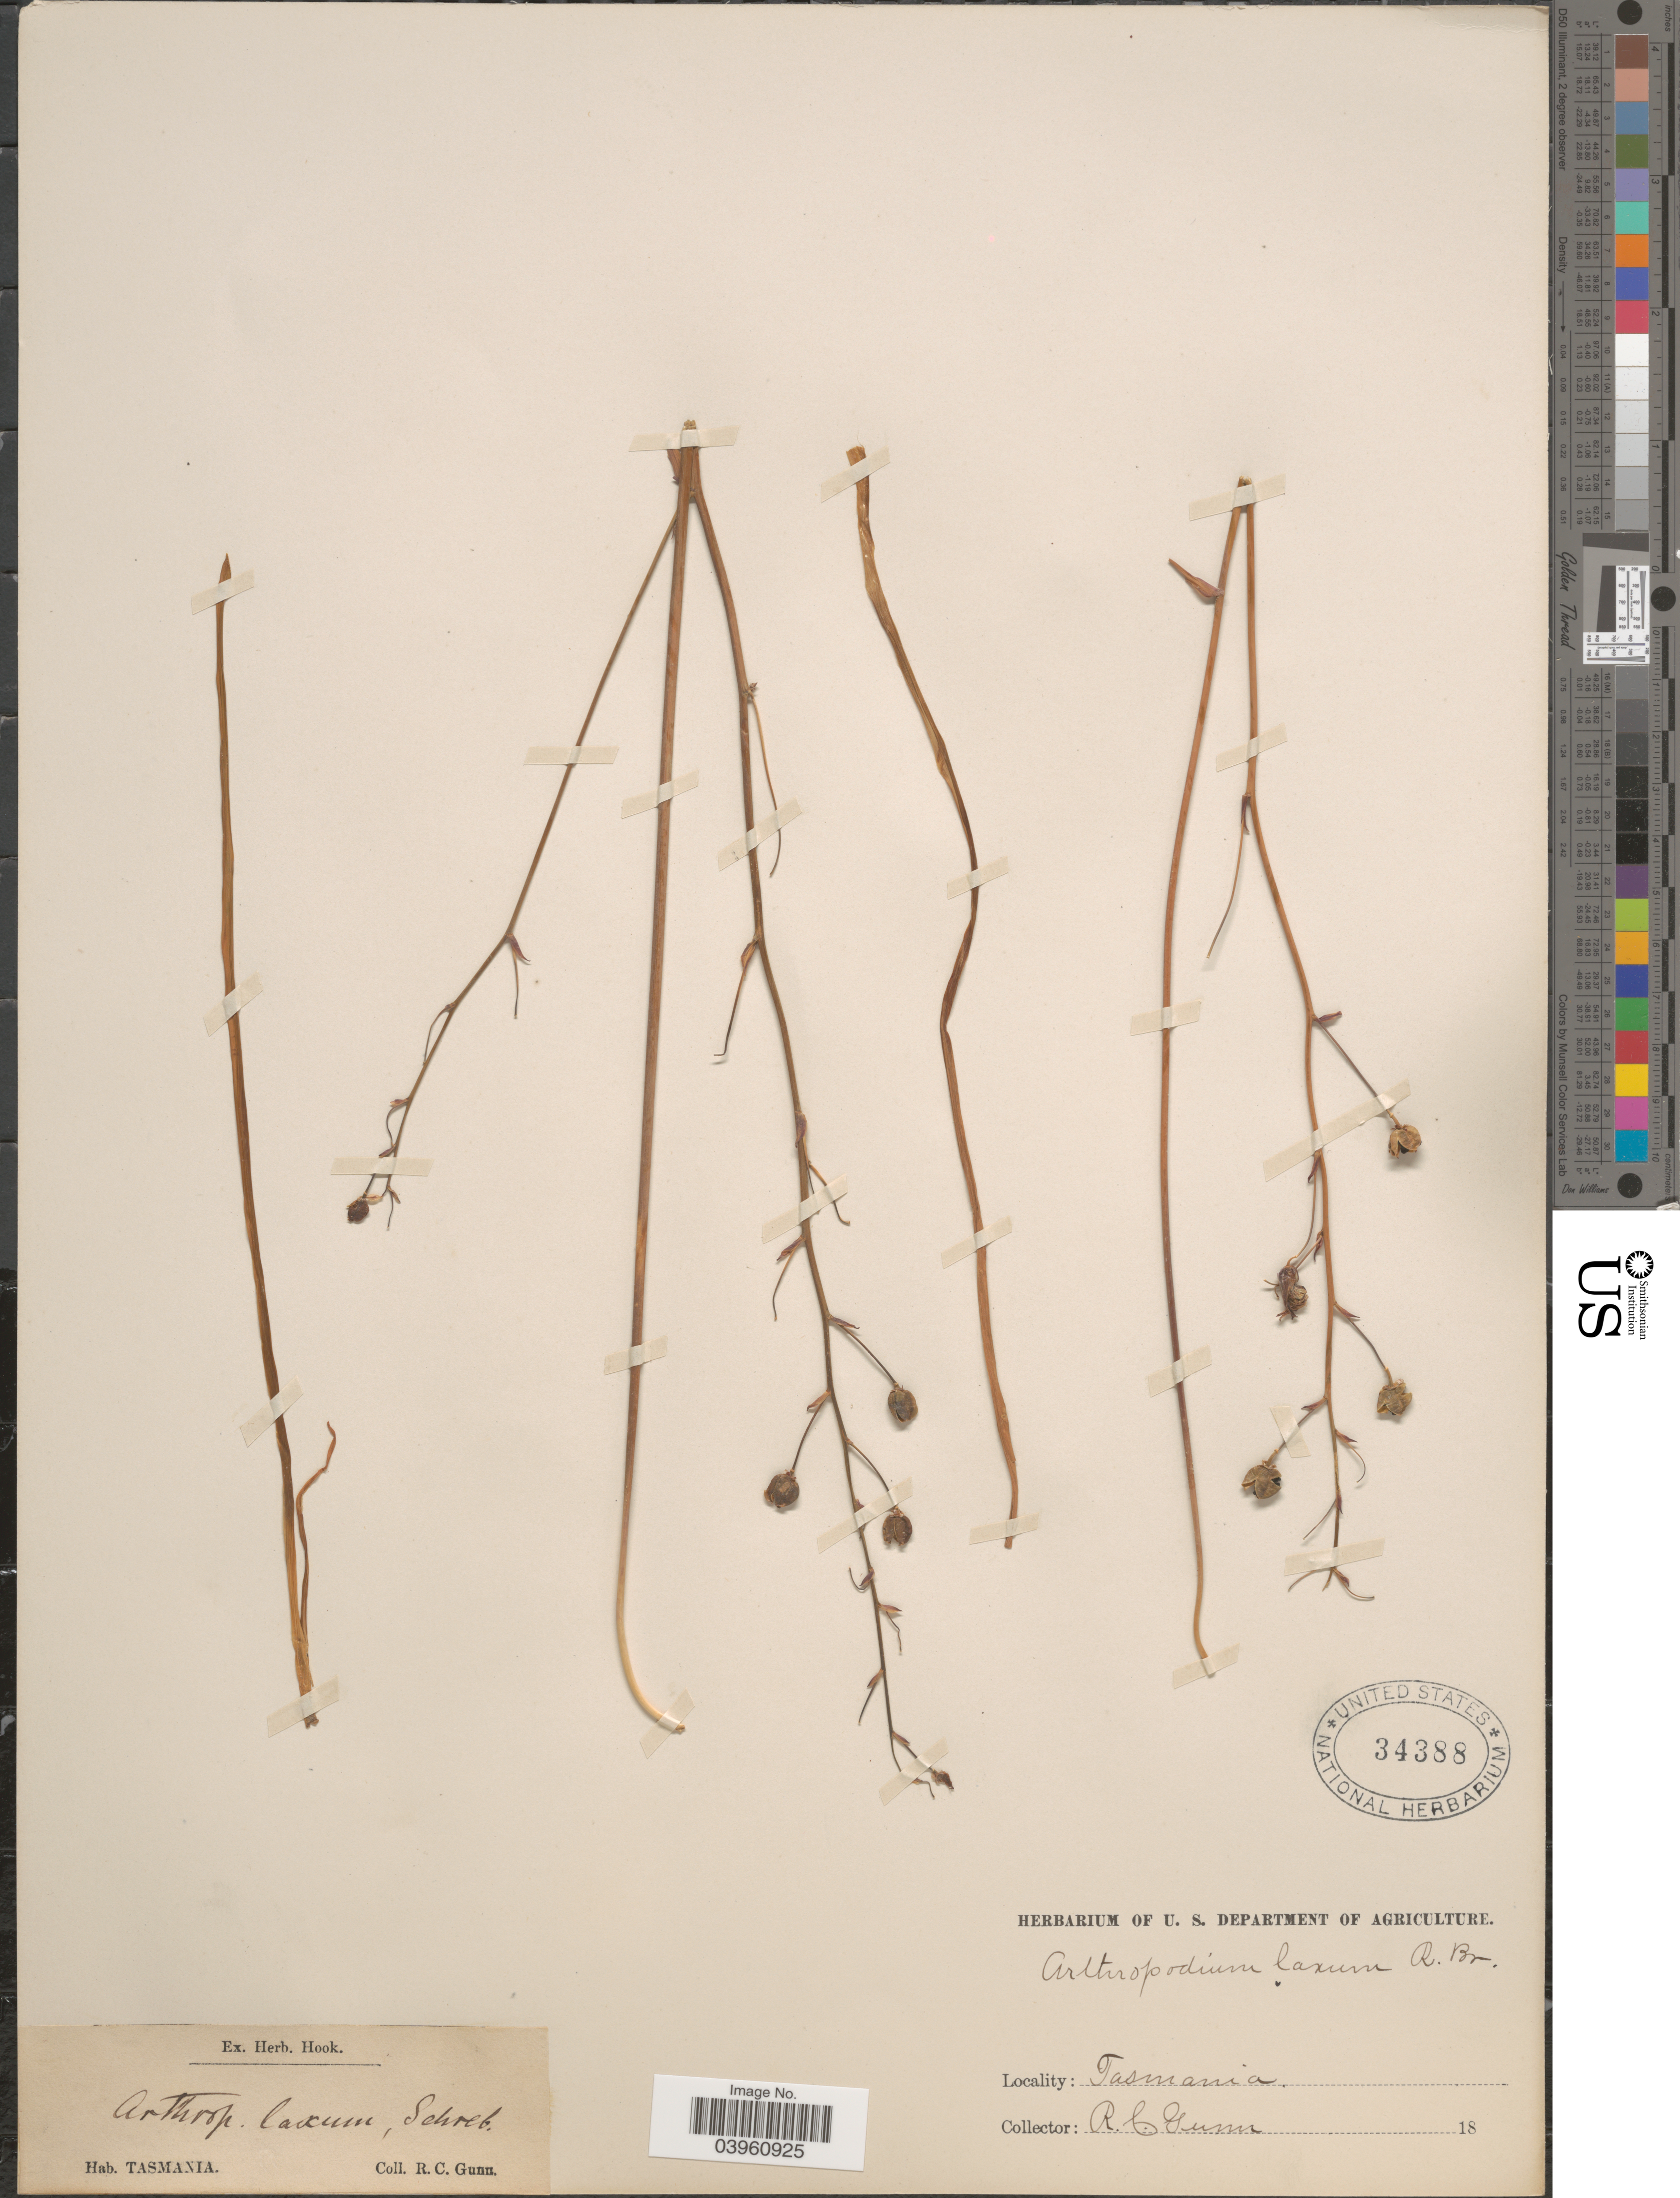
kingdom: Plantae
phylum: Tracheophyta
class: Liliopsida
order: Asparagales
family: Asparagaceae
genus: Arthropodium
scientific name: Arthropodium laxum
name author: Sieber ex Schult. & Schult. f.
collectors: R. Gunn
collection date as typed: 18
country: Australia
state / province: Tasmania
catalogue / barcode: US 34388